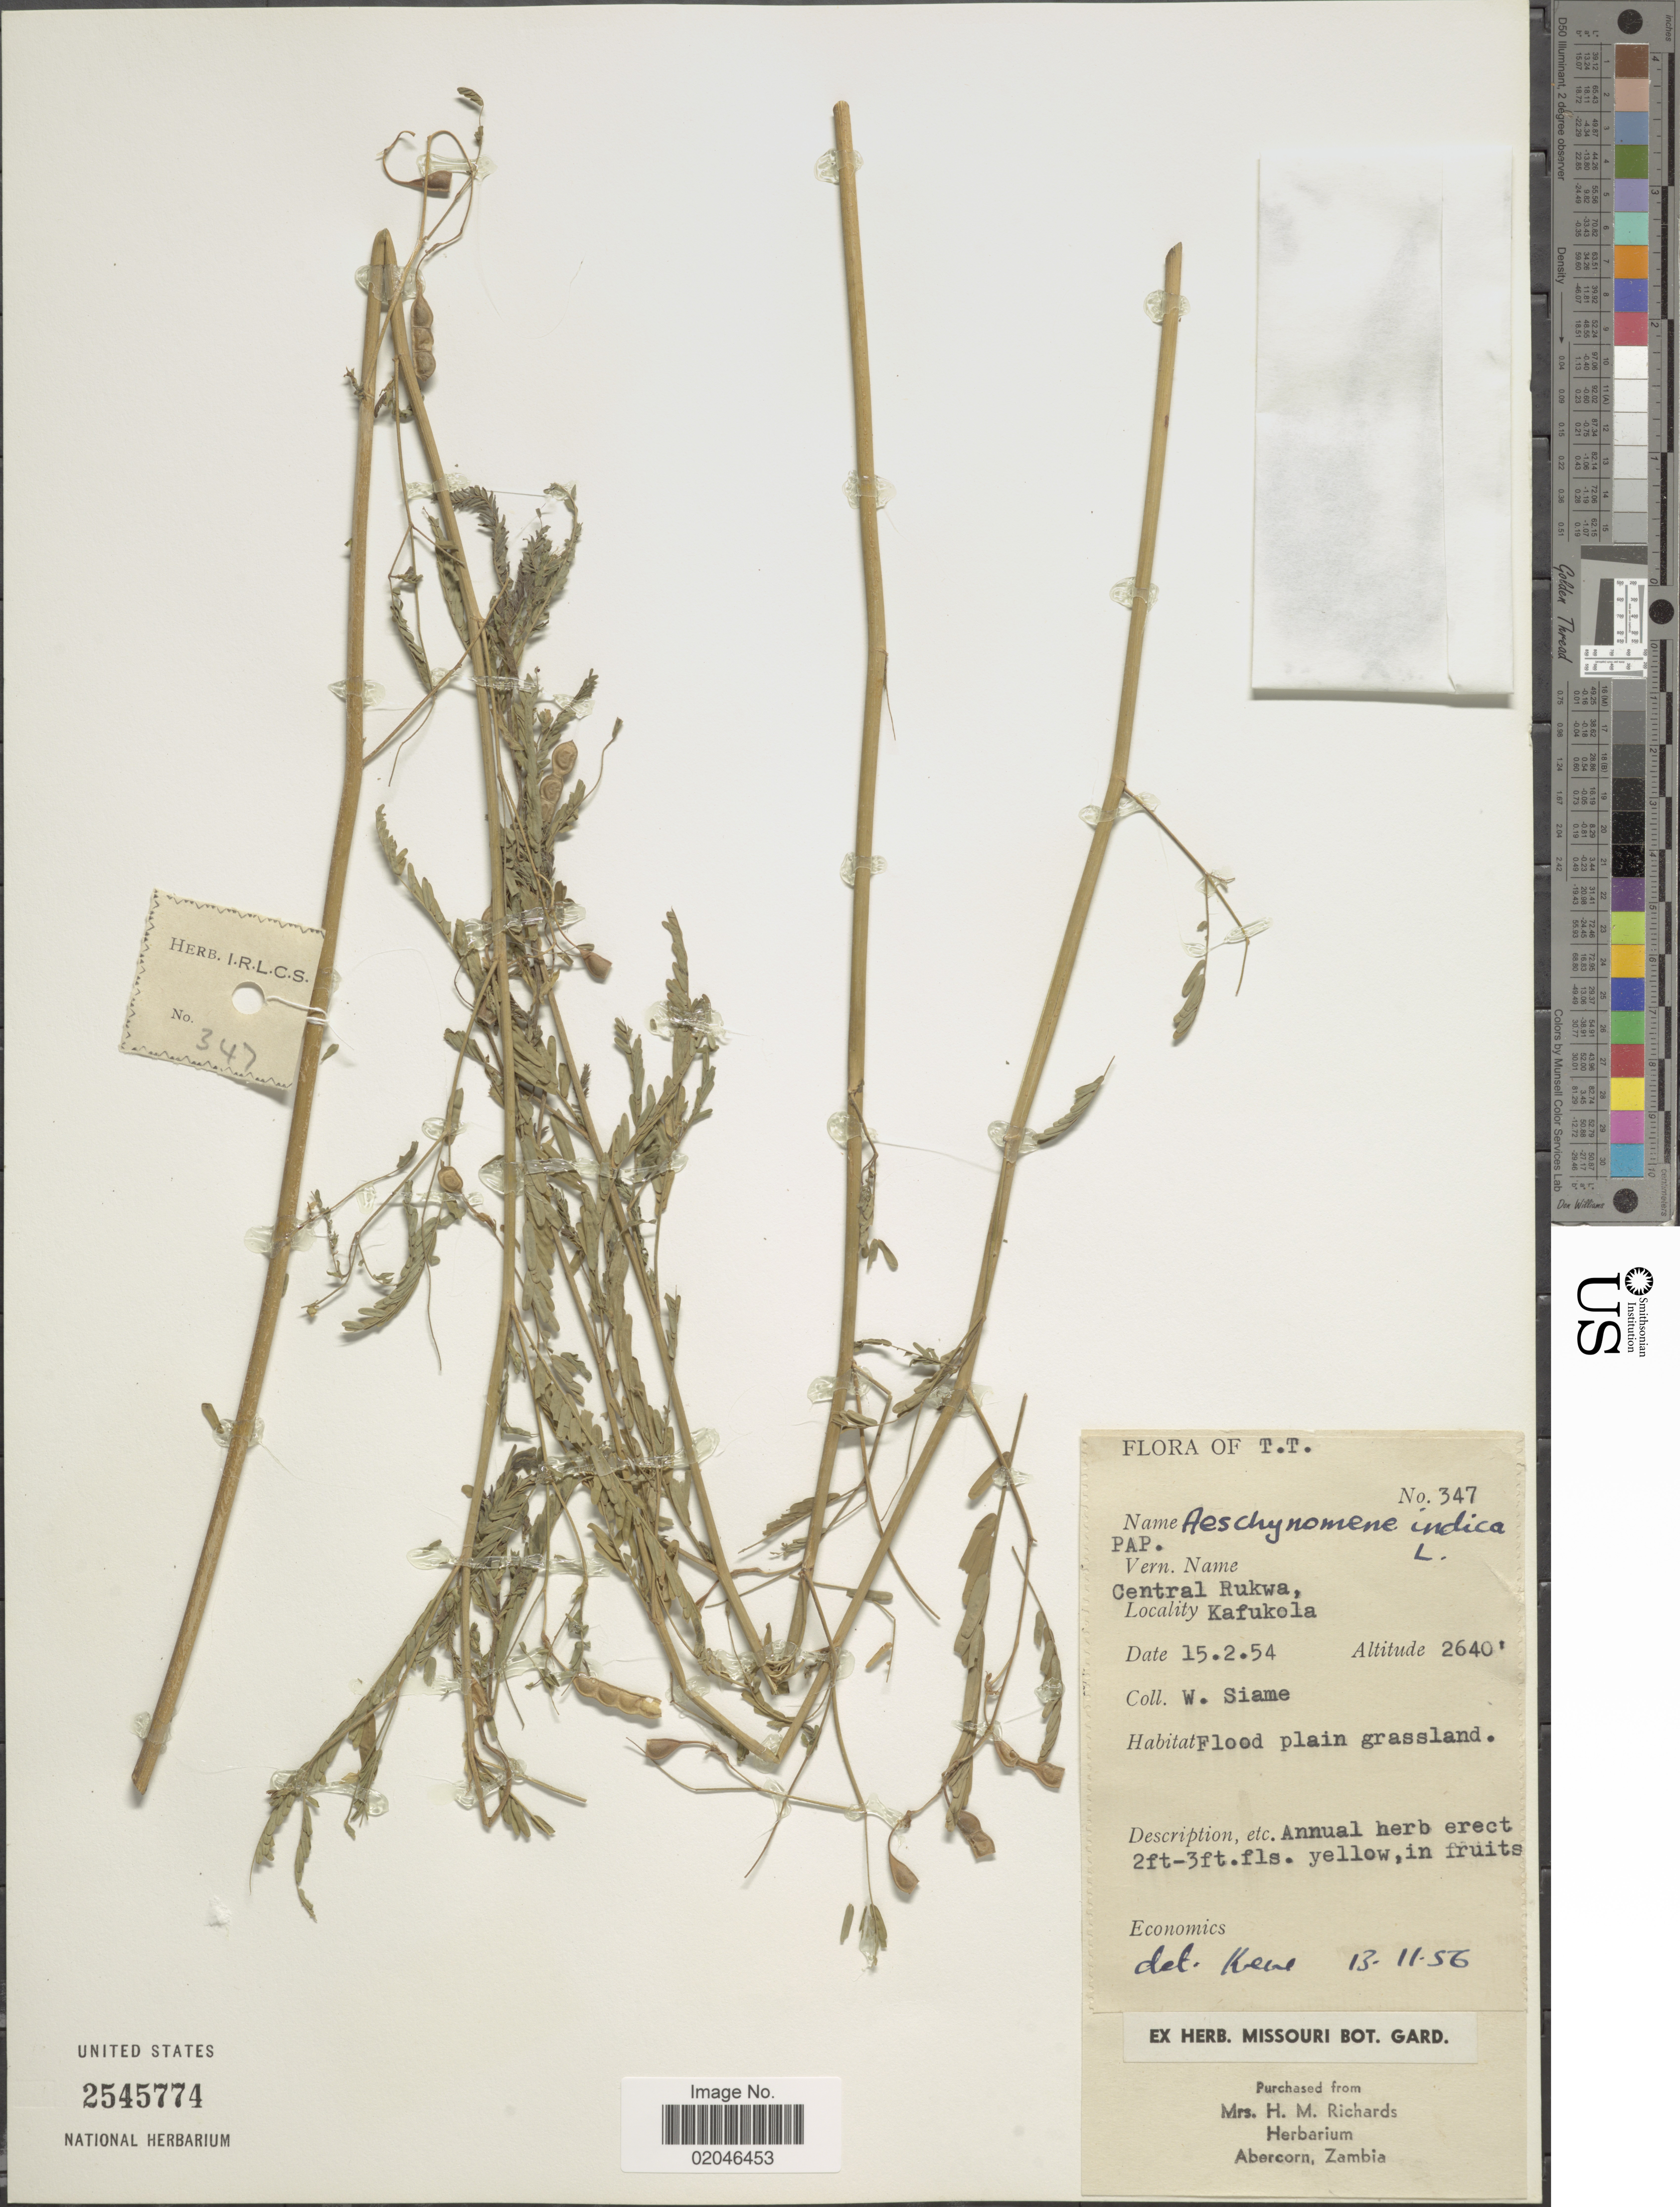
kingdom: Plantae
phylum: Tracheophyta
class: Magnoliopsida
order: Fabales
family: Fabaceae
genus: Aeschynomene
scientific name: Aeschynomene indica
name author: L.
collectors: W. Siame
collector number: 347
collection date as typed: Transcribed d/m/y: 15/2/54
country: Tanzania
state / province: Rukwa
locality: Central Rukwa, Kafukola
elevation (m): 805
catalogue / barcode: US 2545774